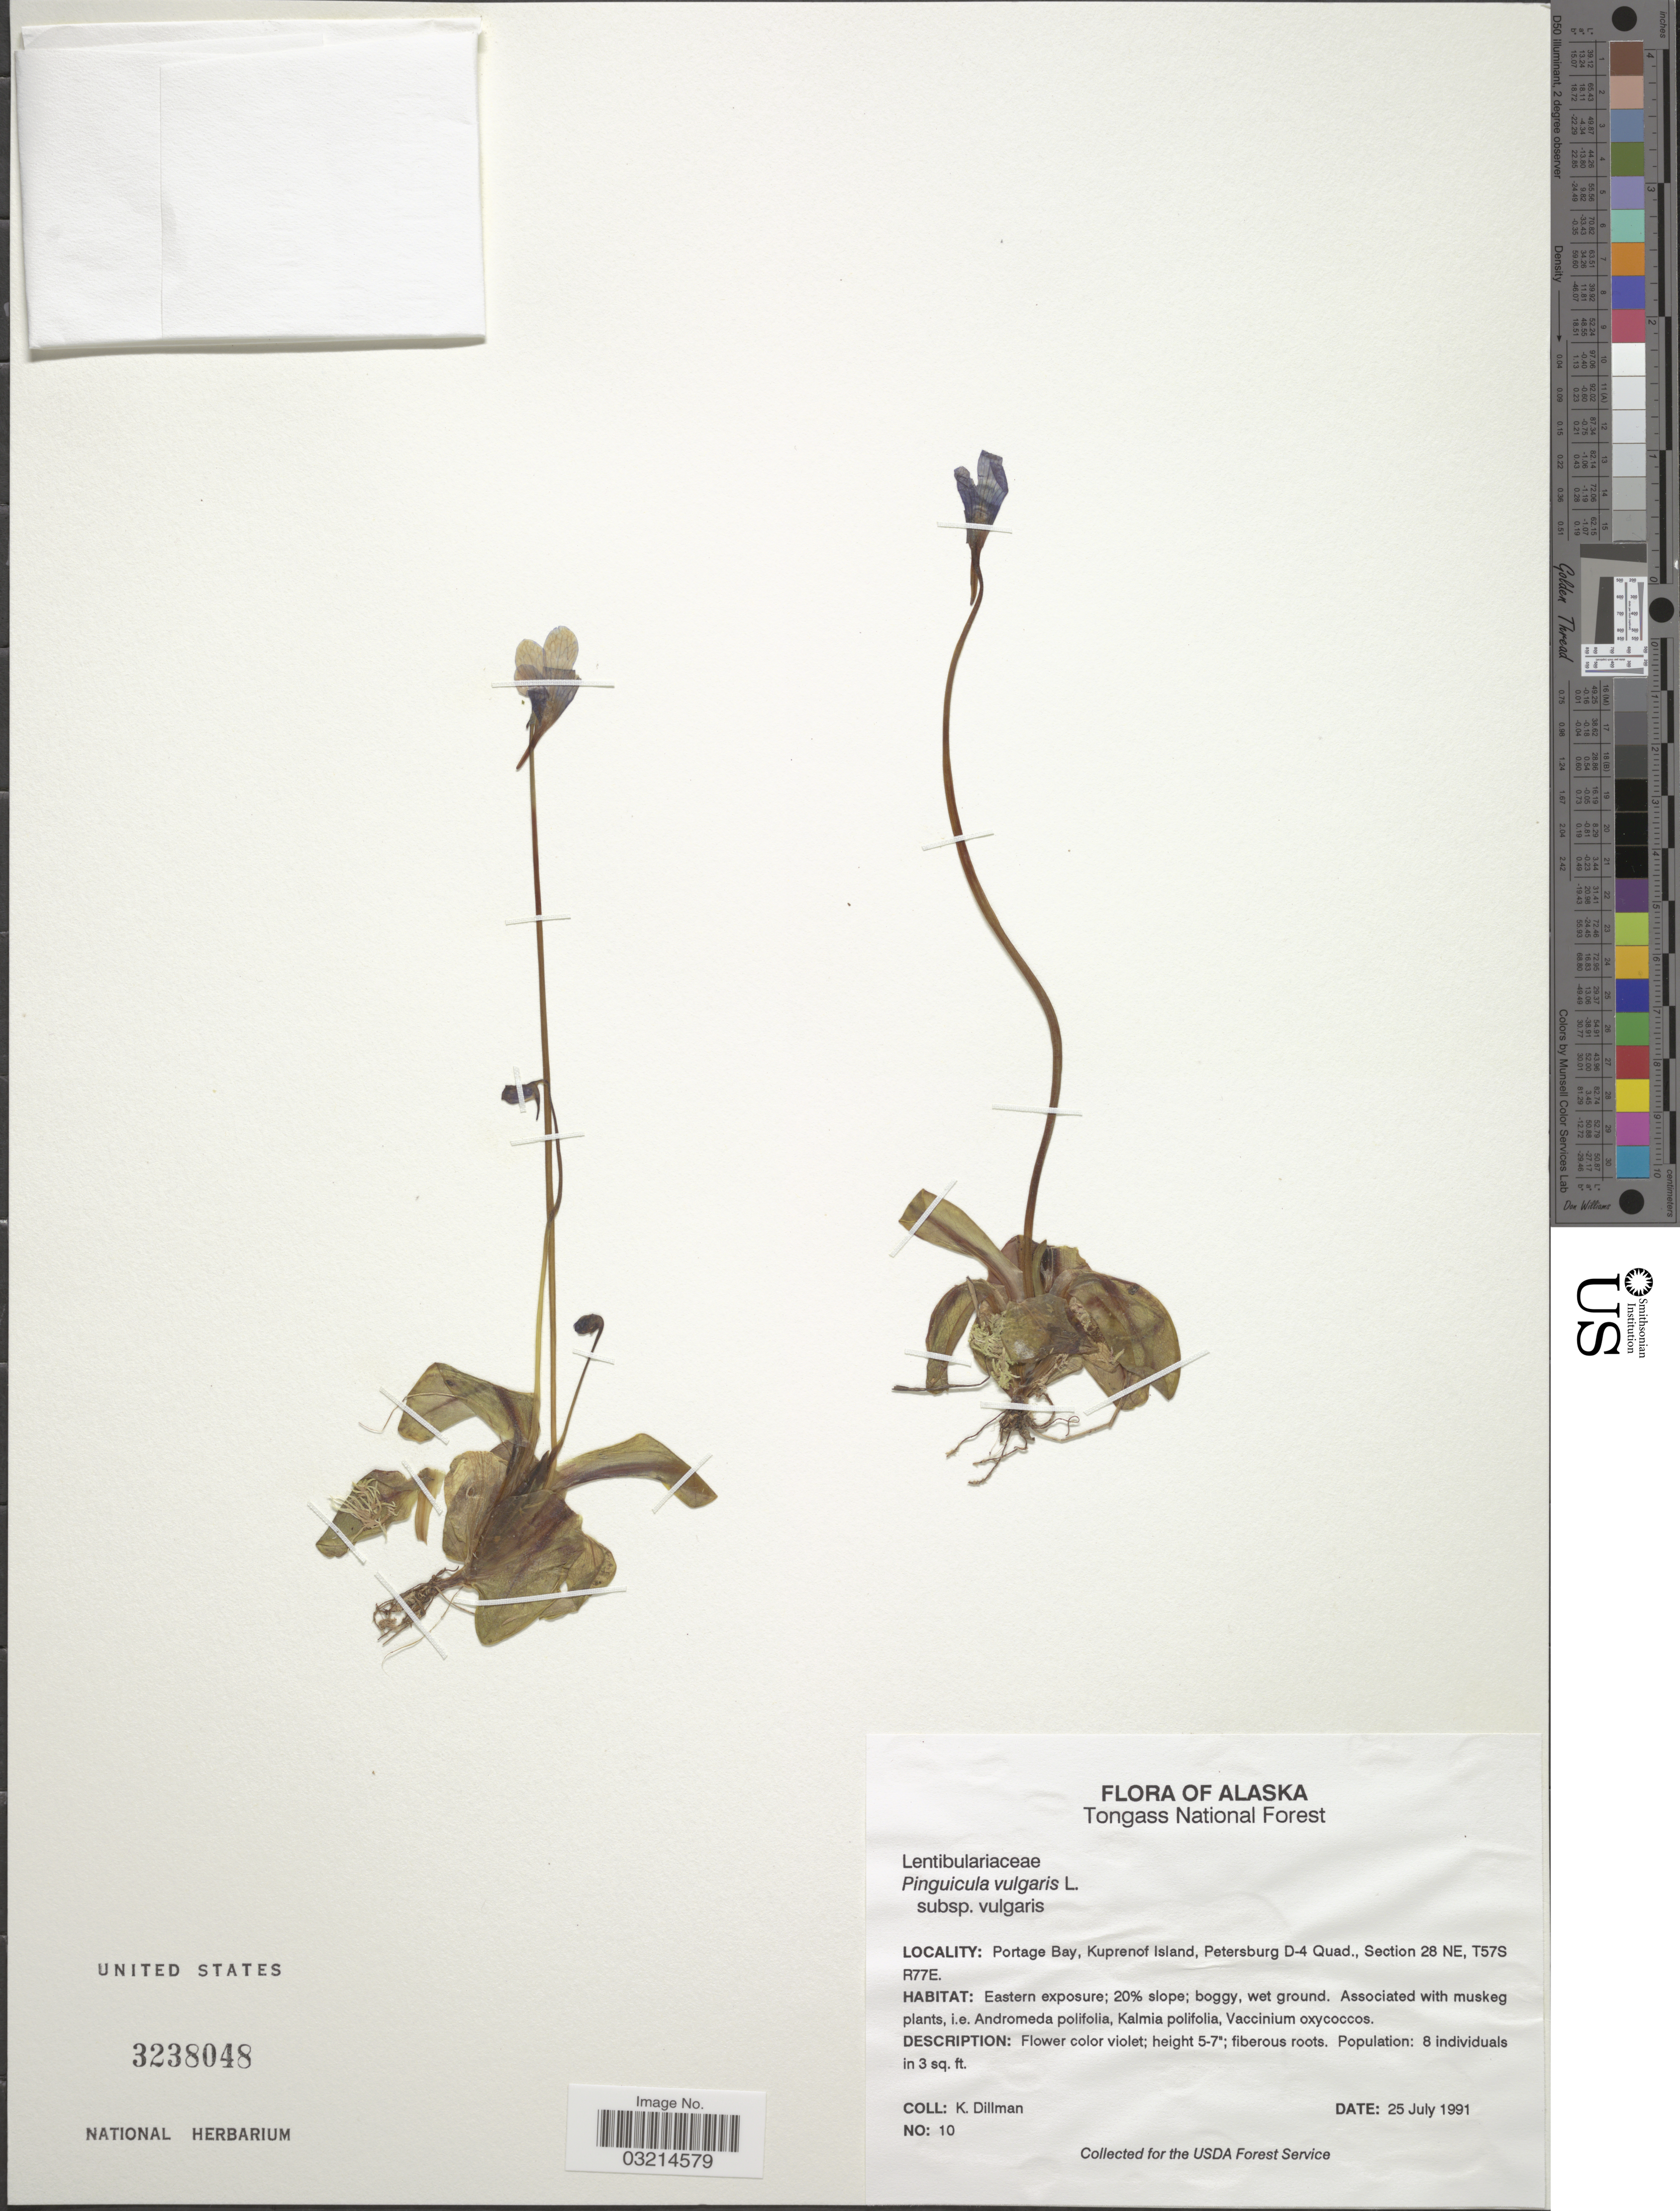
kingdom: Plantae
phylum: Tracheophyta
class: Magnoliopsida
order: Lamiales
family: Lentibulariaceae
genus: Pinguicula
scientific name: Pinguicula vulgaris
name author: L.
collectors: K. Dillman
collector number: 10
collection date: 1991-07-25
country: United States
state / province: Alaska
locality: Tongass National Forest, Portage Bay, Kuprenof Island, Petersburg D-4 Quad., Section 28 NE, T57S R77E.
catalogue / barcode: US 3238048